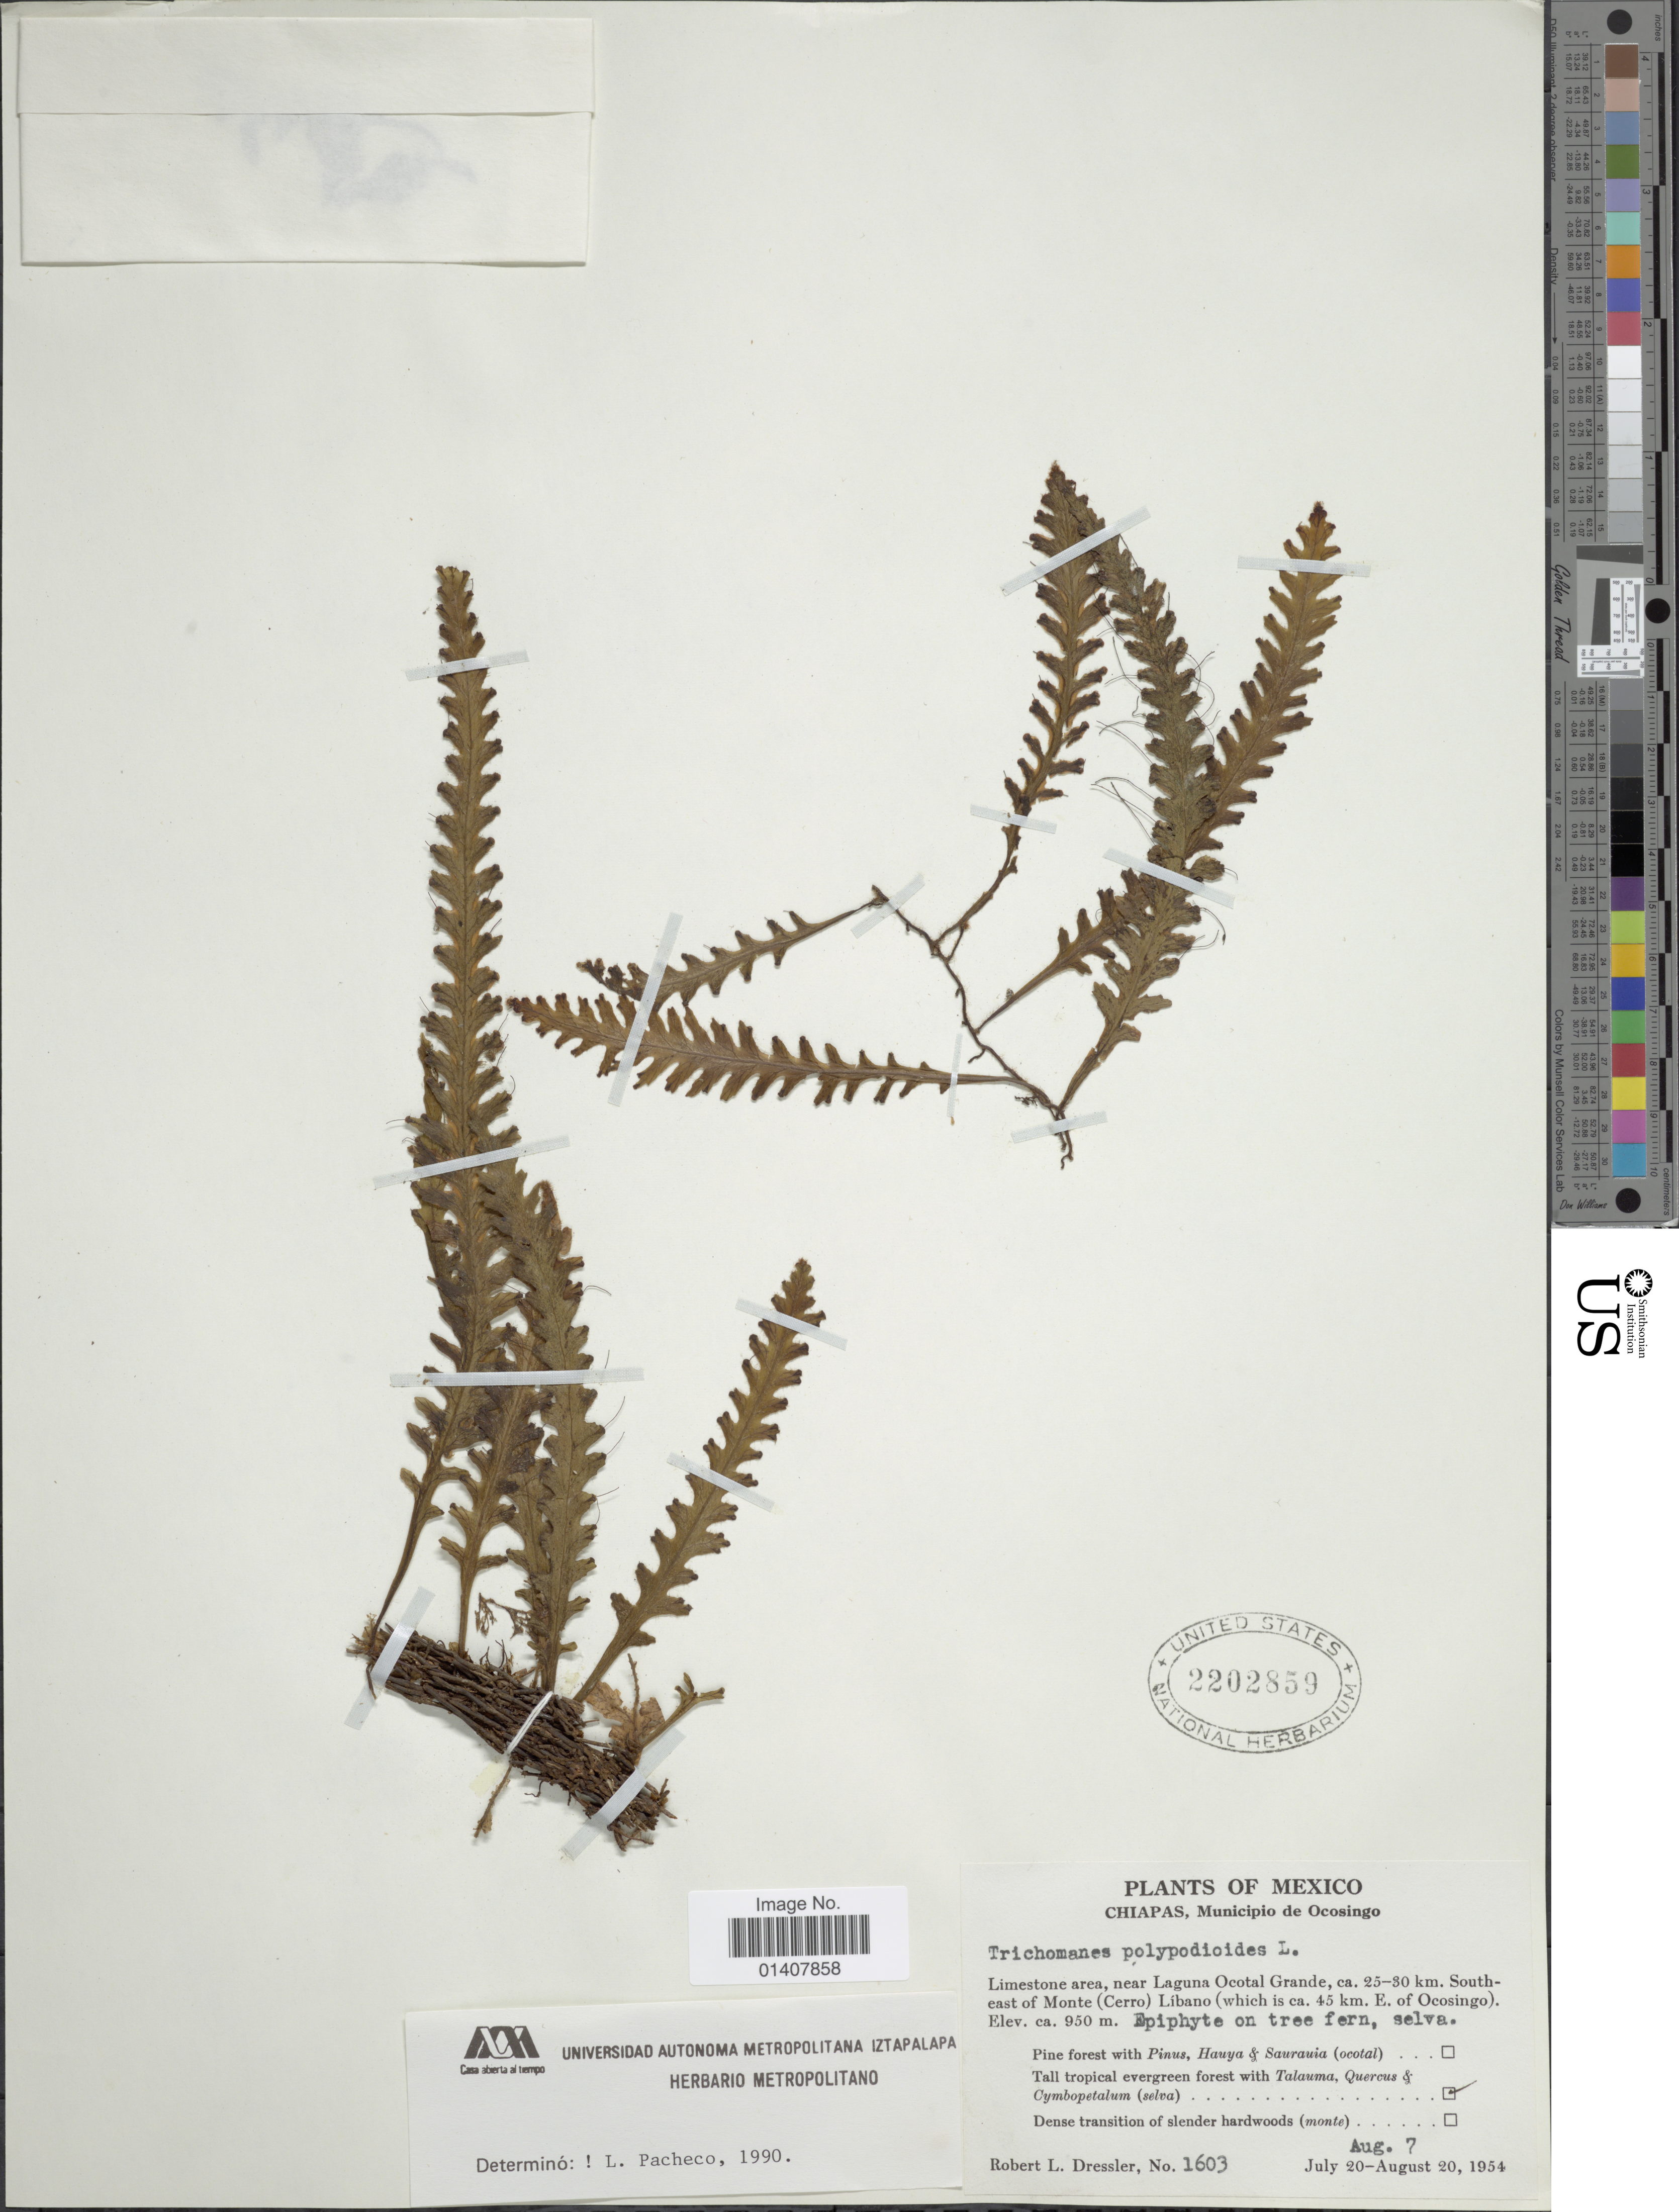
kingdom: Plantae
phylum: Tracheophyta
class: Polypodiopsida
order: Hymenophyllales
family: Hymenophyllaceae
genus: Trichomanes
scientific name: Trichomanes polypodioides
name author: L.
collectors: R. Dressler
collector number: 1603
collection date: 1954-08-07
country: Mexico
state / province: Chiapas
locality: Chiapas, Municipio de Ocosingo, limestone area, near Laguna Ocotal Grande, ca. 25-30km South-east of Monte(Cerro) Libano(wich is ca45 km E of Ocosingo)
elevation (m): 950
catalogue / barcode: US 2202859